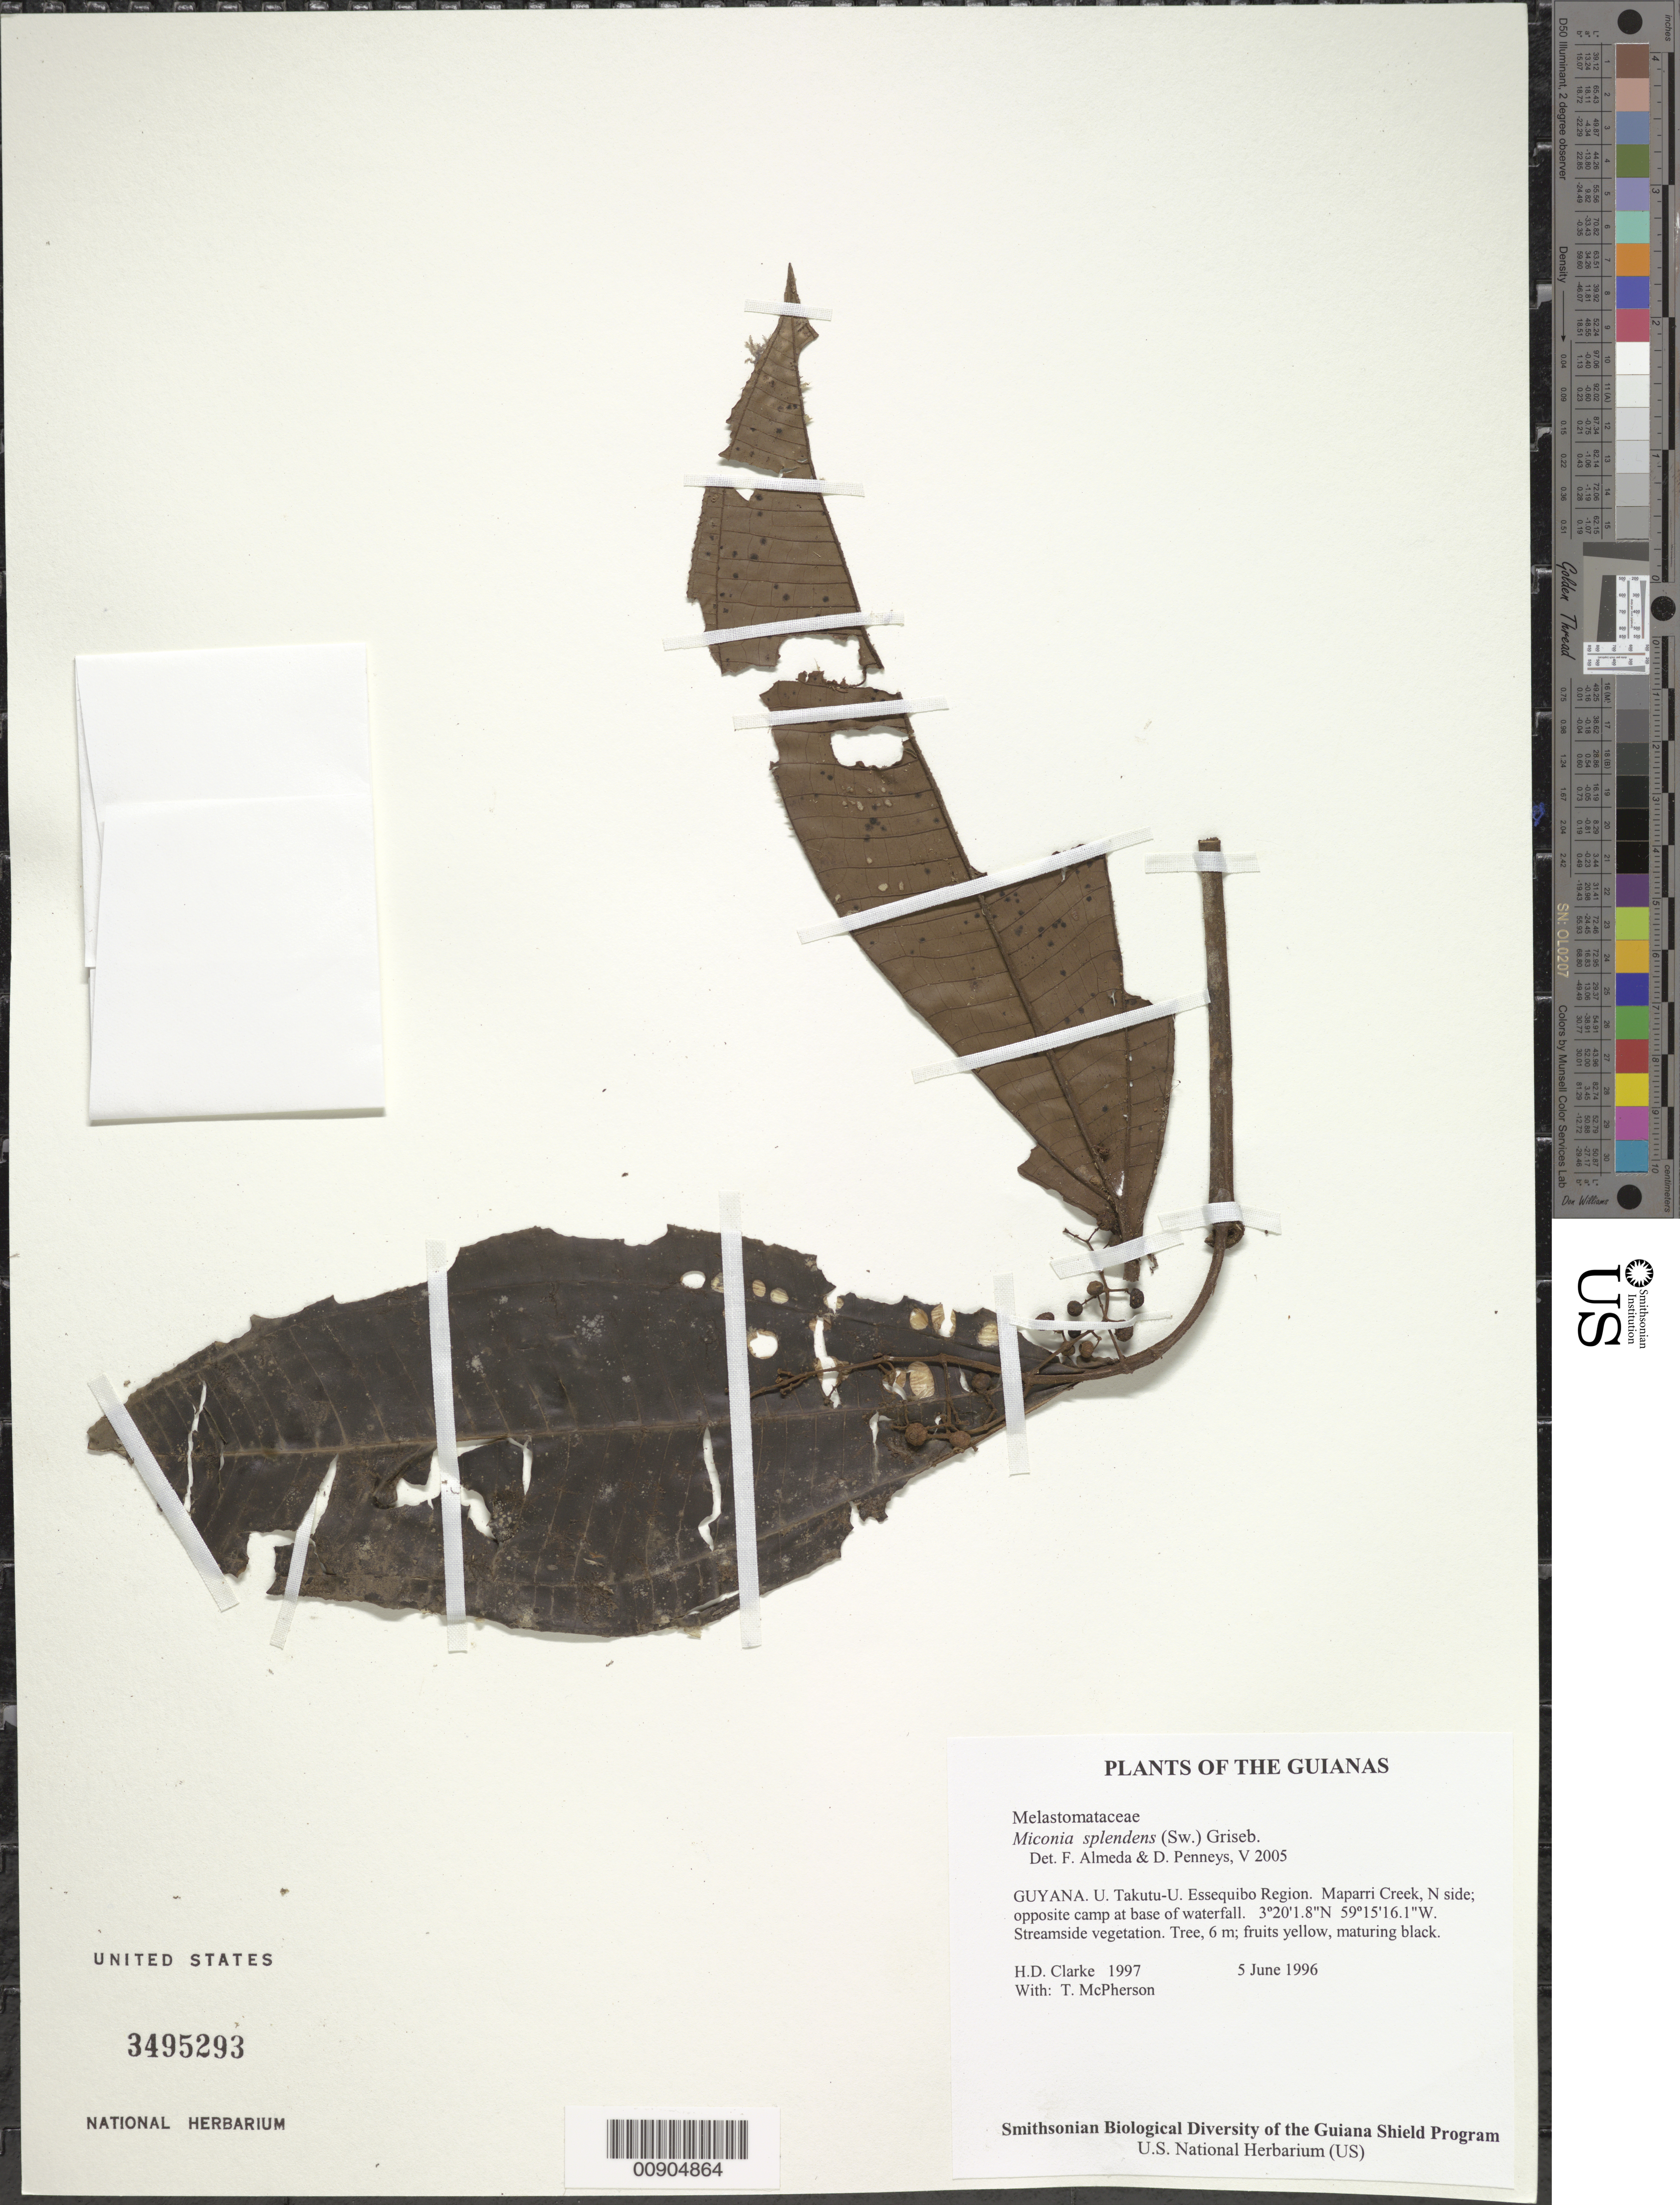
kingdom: Plantae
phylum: Tracheophyta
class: Magnoliopsida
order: Myrtales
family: Melastomataceae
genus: Miconia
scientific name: Miconia splendens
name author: (Sw.) Griseb.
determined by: Almeda, F.; Penneys, D. S.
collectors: H. D. Clarke & T. McPherson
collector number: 1997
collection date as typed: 5 June 1996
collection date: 1996-06-05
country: Guyana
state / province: U. Takutu-U. Essequibo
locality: Maparri Creek, N side; opposite camp at base of waterfall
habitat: Streamside vegetation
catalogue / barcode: US 3495293